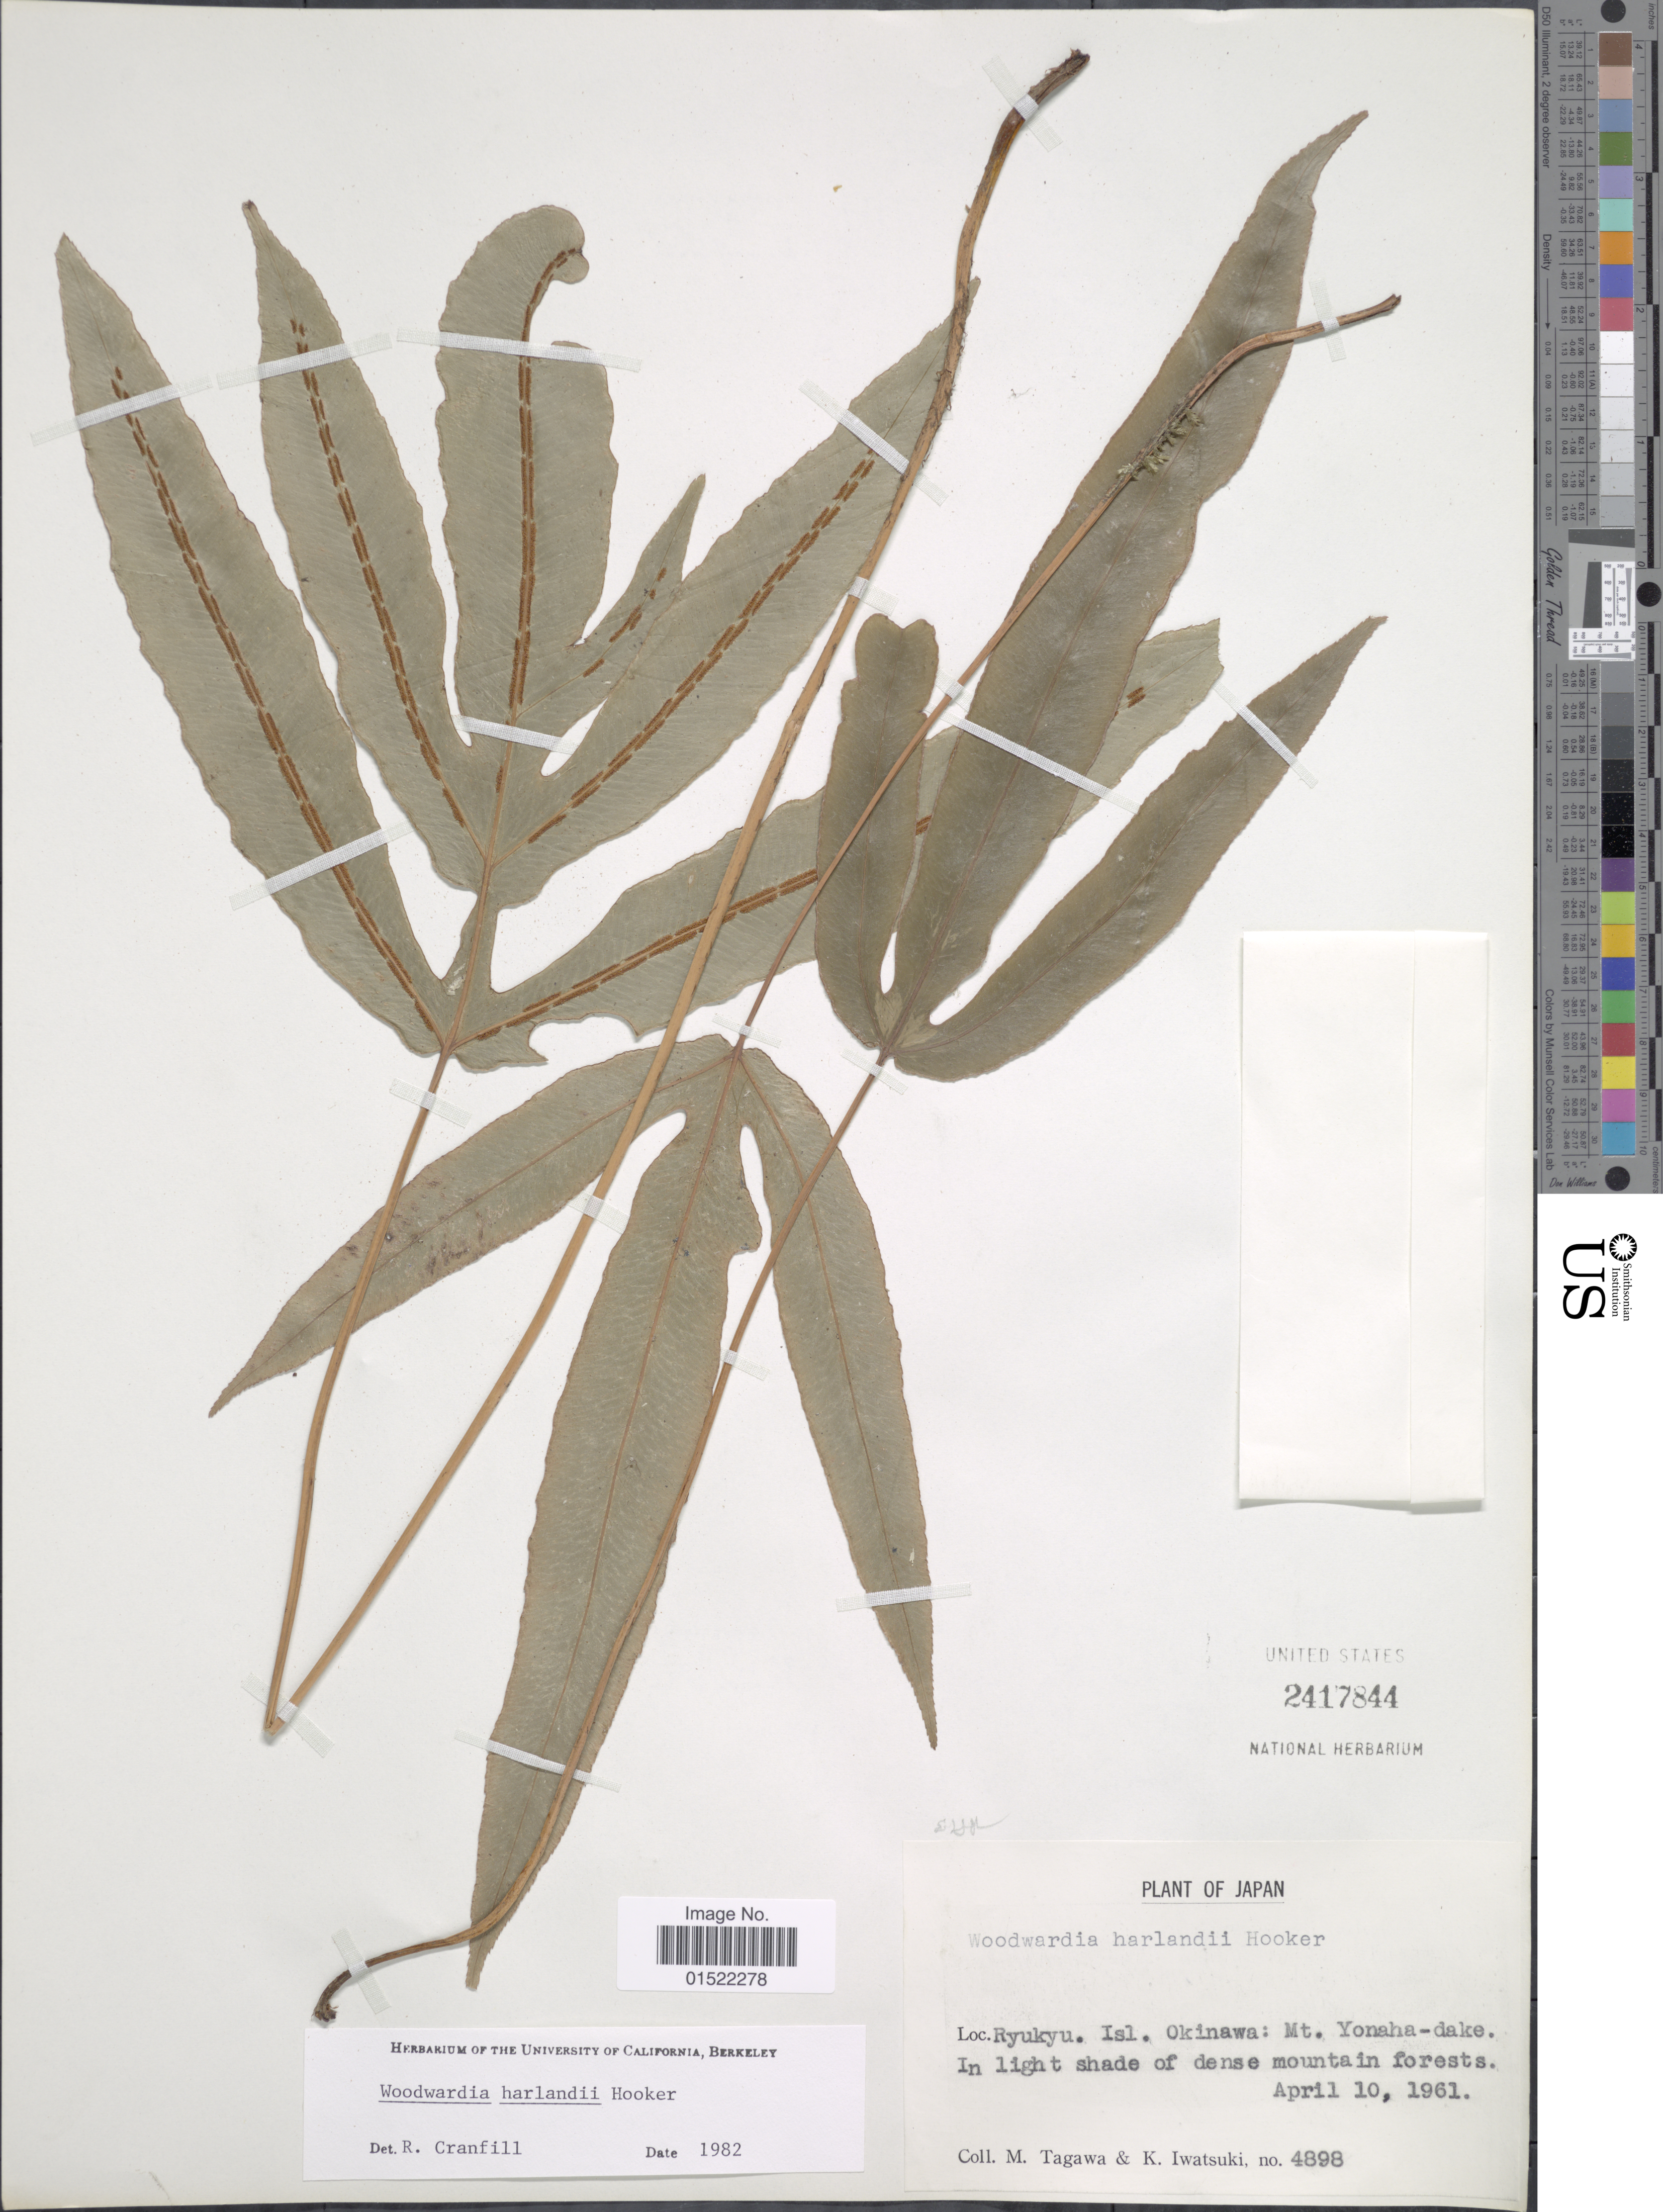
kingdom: Plantae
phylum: Tracheophyta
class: Polypodiopsida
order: Polypodiales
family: Blechnaceae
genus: Woodwardia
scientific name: Woodwardia harlandii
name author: Hook.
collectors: M. Tagawa & K. Iwatsuki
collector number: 4898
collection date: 1961-04-10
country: Japan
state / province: Okinawa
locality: Ryukyu, Isl. Okinawa; Mt. Yonaha-dake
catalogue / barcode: US 2417844